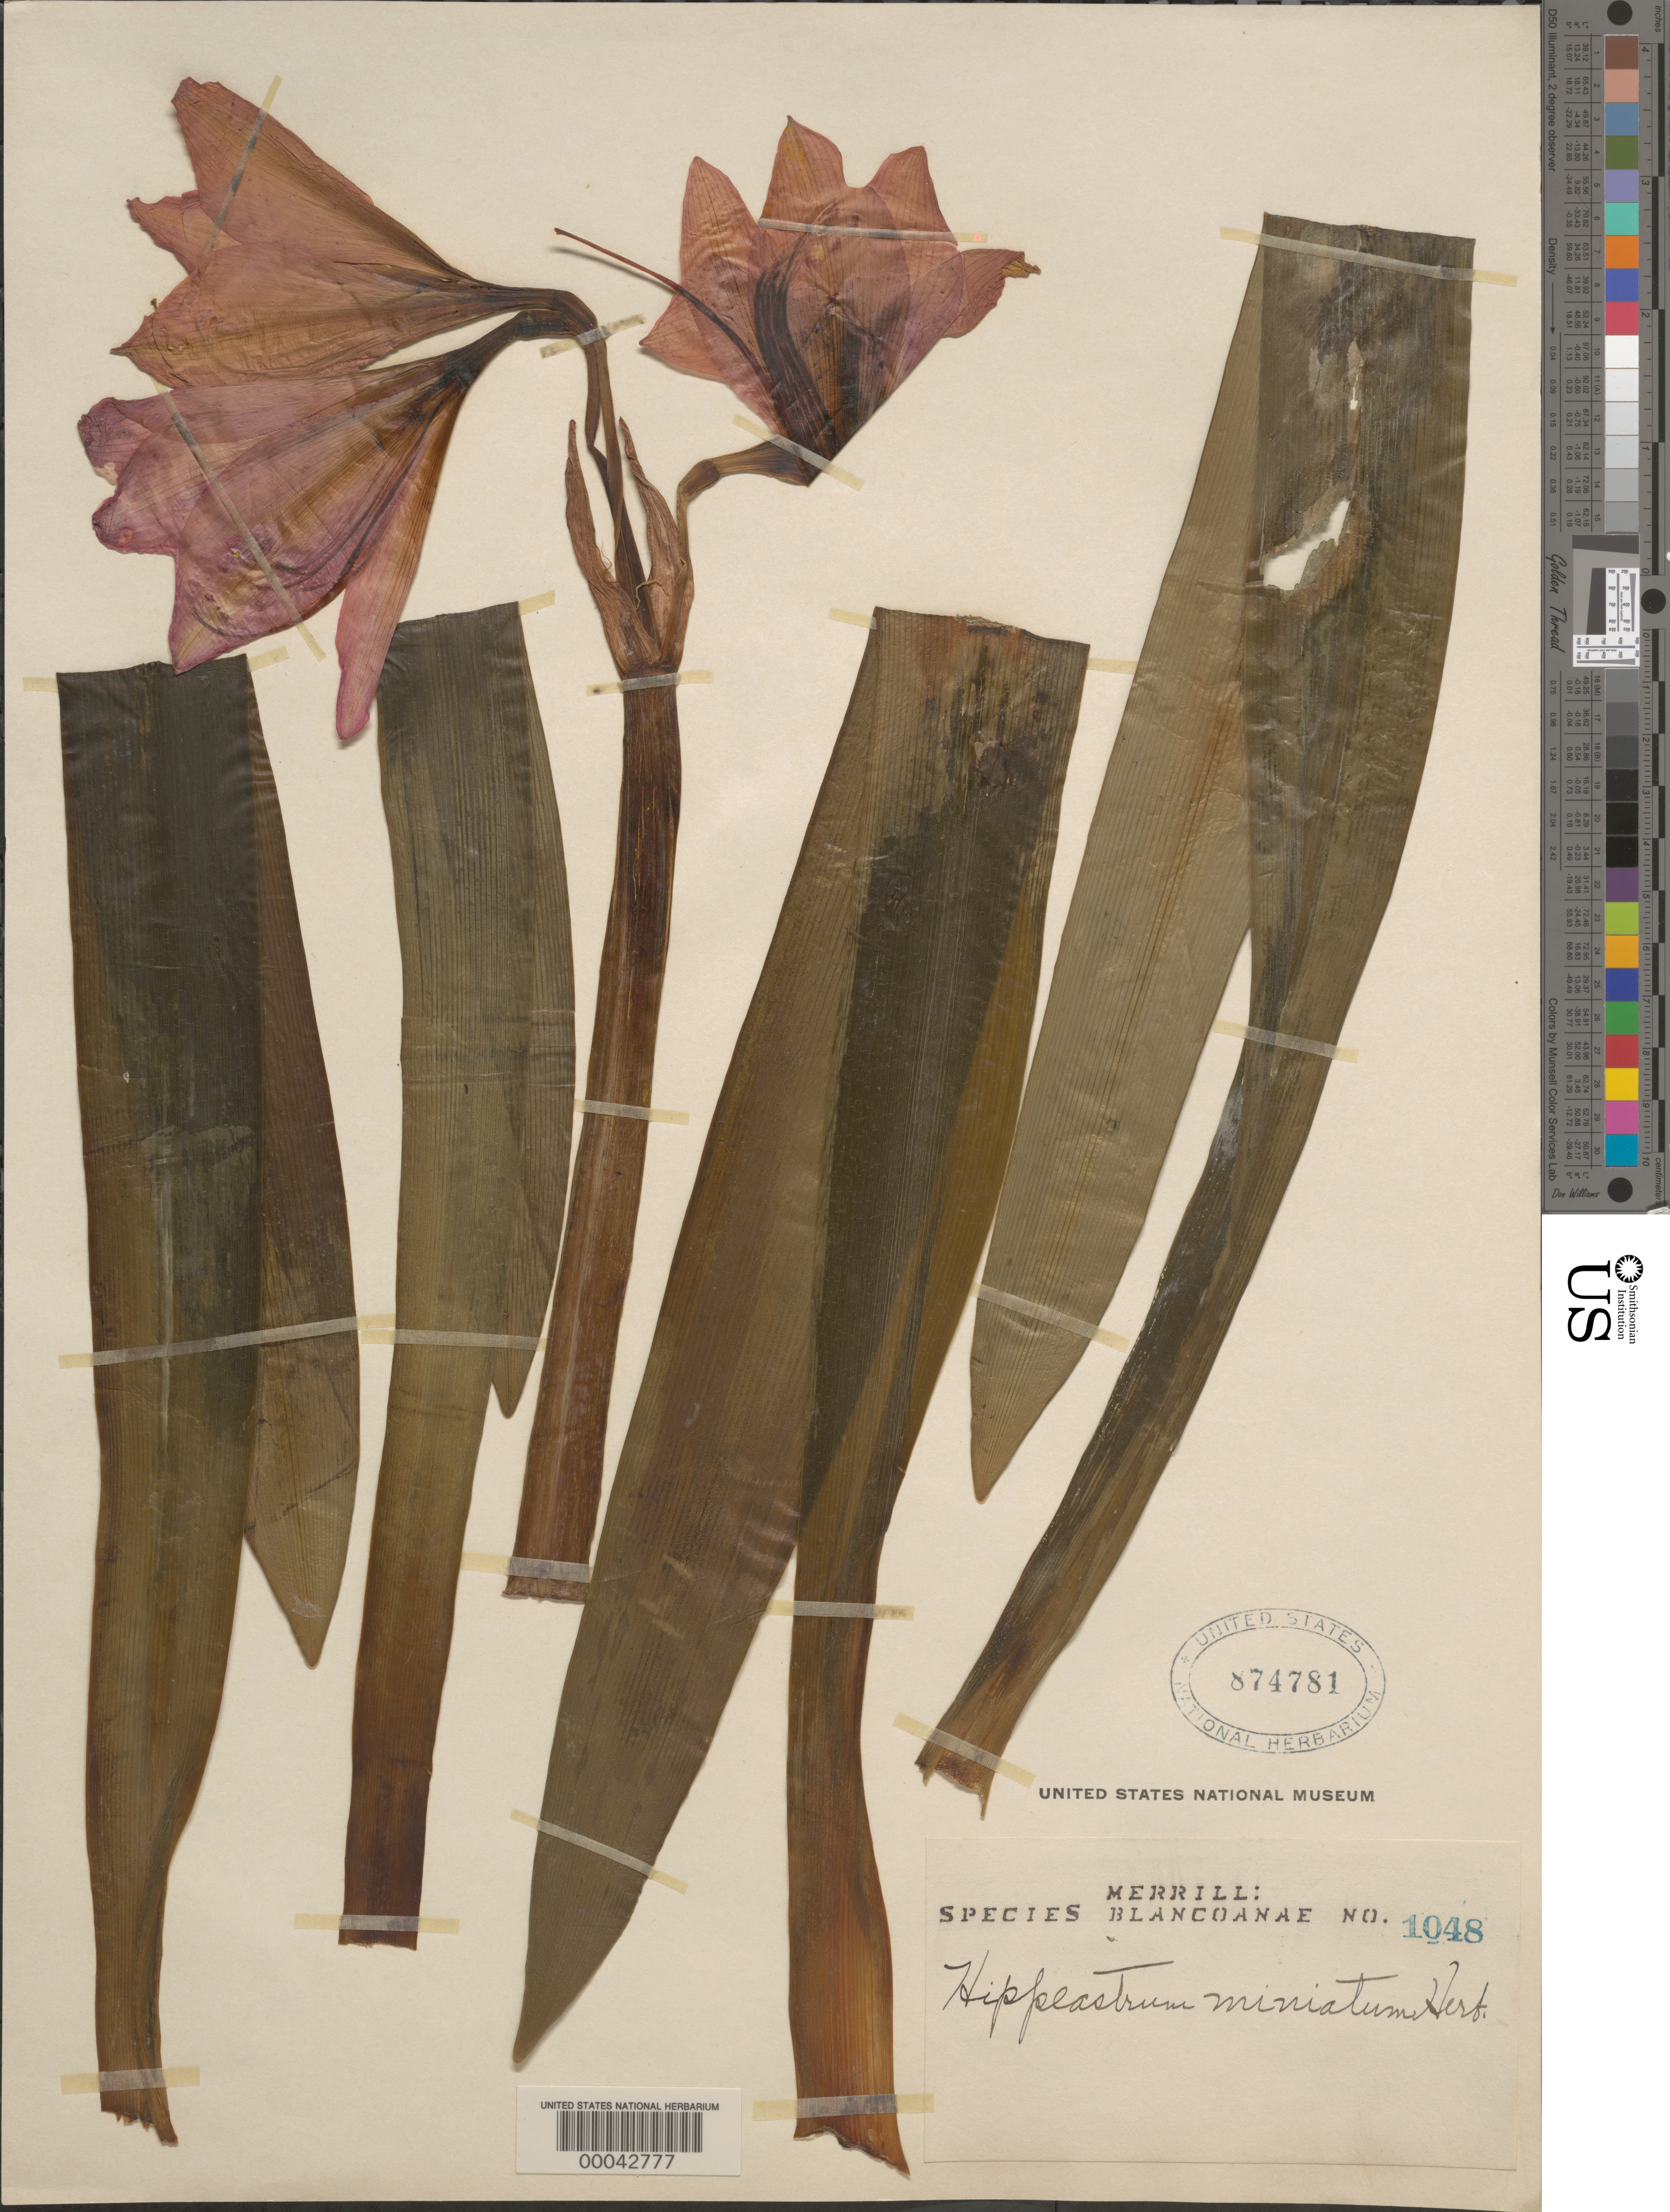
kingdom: Plantae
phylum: Tracheophyta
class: Liliopsida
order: Asparagales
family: Amaryllidaceae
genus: Hippeastrum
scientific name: Hippeastrum miniatum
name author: (Ruiz & Pav.) Herb.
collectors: E. D. Merrill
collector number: Sp. Blancoan. 1048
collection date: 1916-10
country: Philippines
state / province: Calabarzon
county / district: Rizal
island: Luzon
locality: Antipolo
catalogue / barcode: US 874781